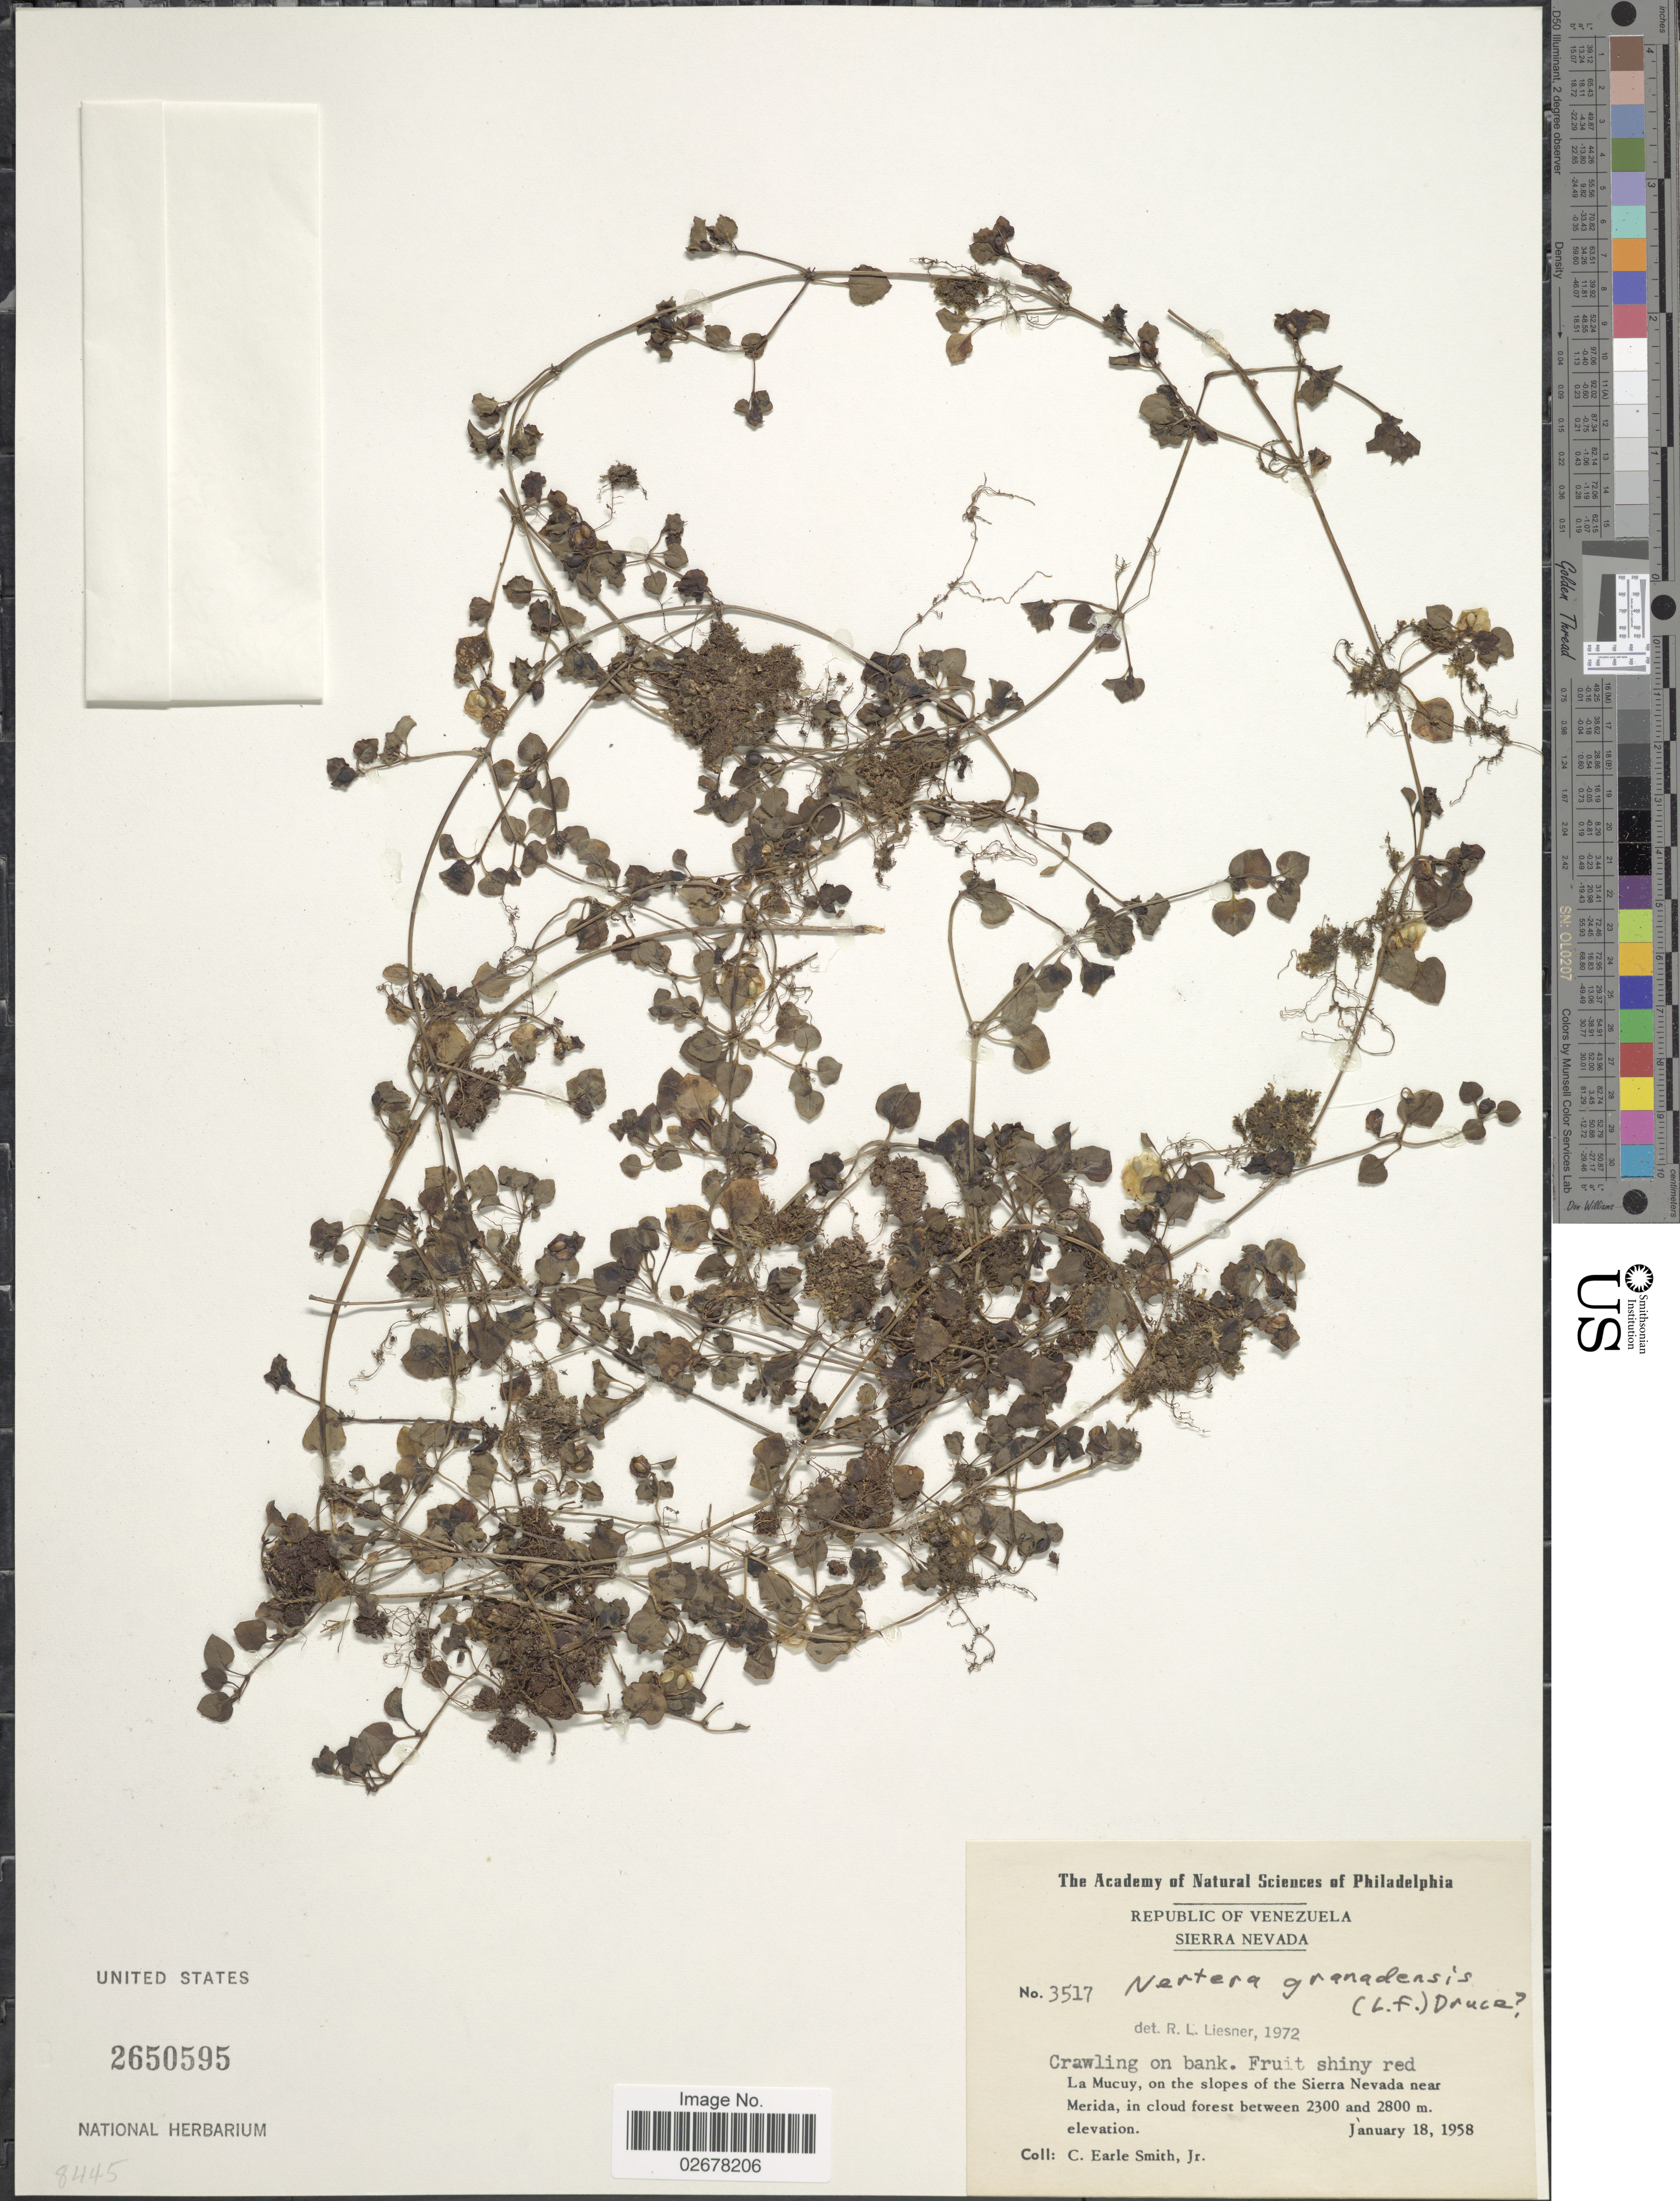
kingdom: Plantae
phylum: Tracheophyta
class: Magnoliopsida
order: Gentianales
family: Rubiaceae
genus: Nertera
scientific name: Nertera depressa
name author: Banks & Sol. ex Gaertn.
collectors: C. E. Smith Jr.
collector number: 3517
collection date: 1958-01-18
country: Venezuela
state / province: Mérida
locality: Republic of Venezuela, Sierra Nevada, Crawling on bank, La Mucuy, on the slopes of the Sierra Nevada near Merida, in cloud forest.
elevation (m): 2300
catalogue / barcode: US 2650595